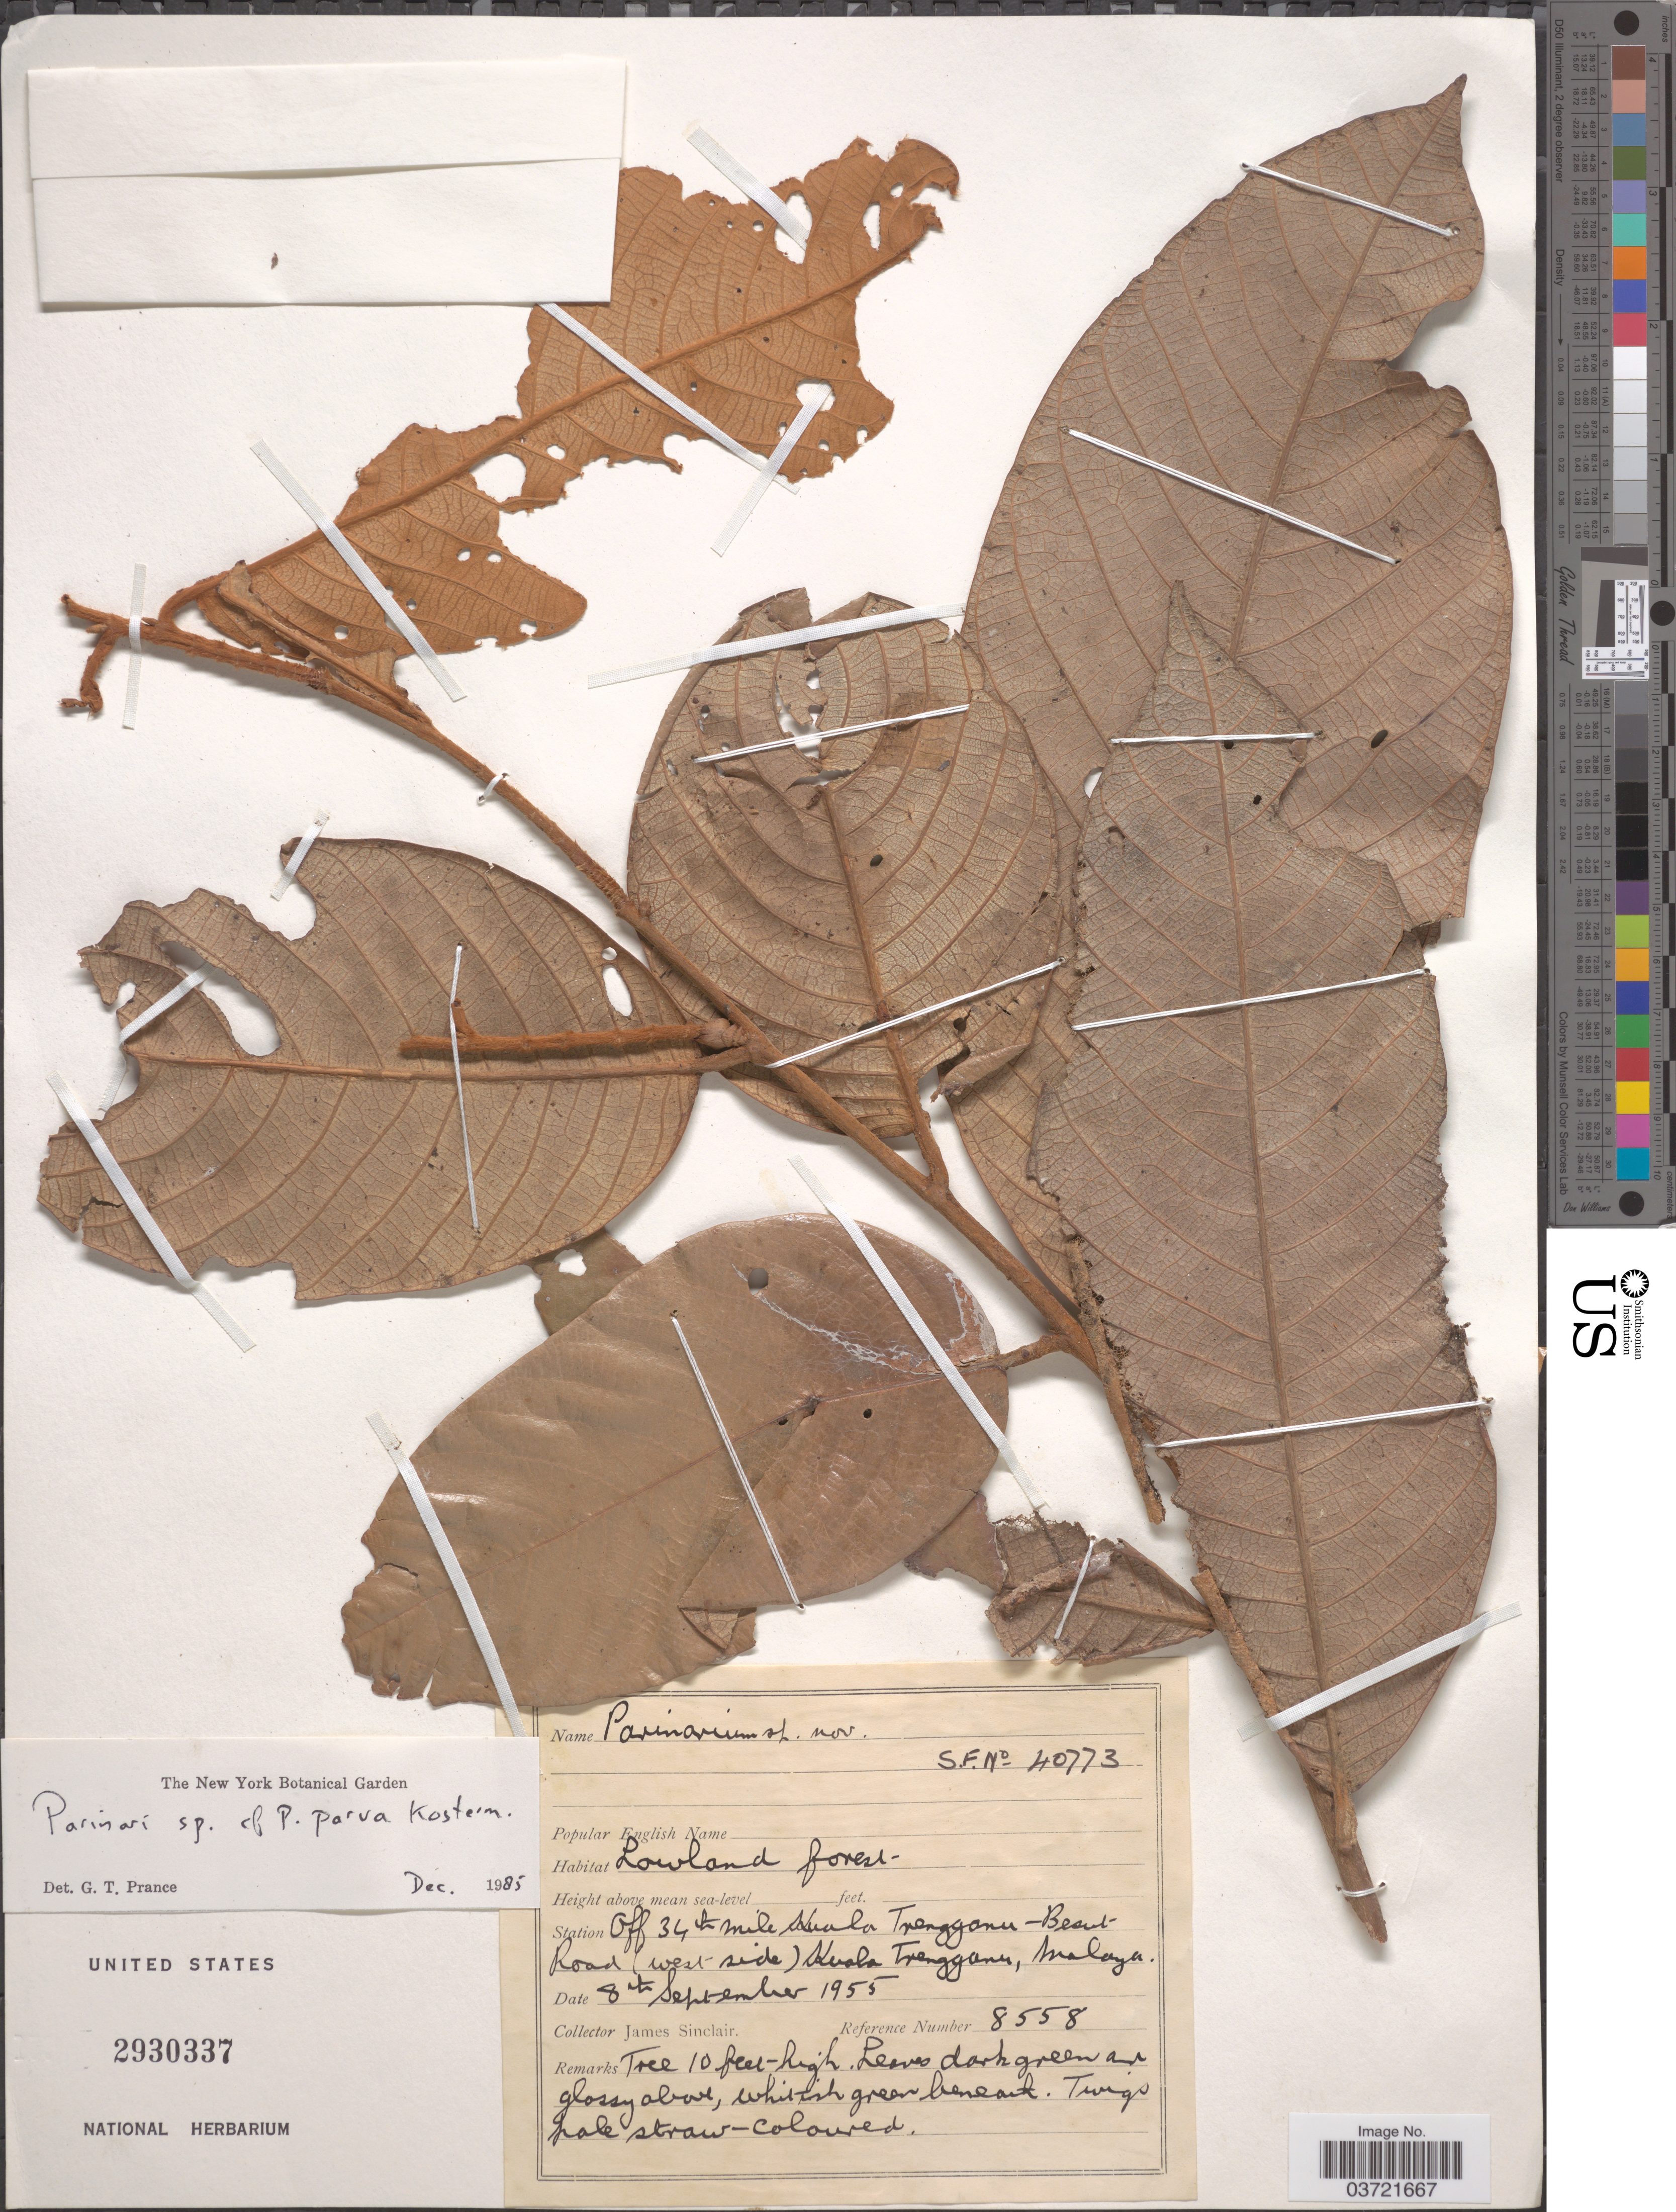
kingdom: Plantae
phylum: Tracheophyta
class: Magnoliopsida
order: Malpighiales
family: Chrysobalanaceae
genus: Parinari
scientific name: Parinari parva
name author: Kosterm.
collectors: J. Sinclair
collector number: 8558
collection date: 1955-09-08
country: Malaysia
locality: Station off 34 th mile Kuala Trenggonu Besut Road (west side) Kuola Trengganu, Malaya.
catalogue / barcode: US 2930337